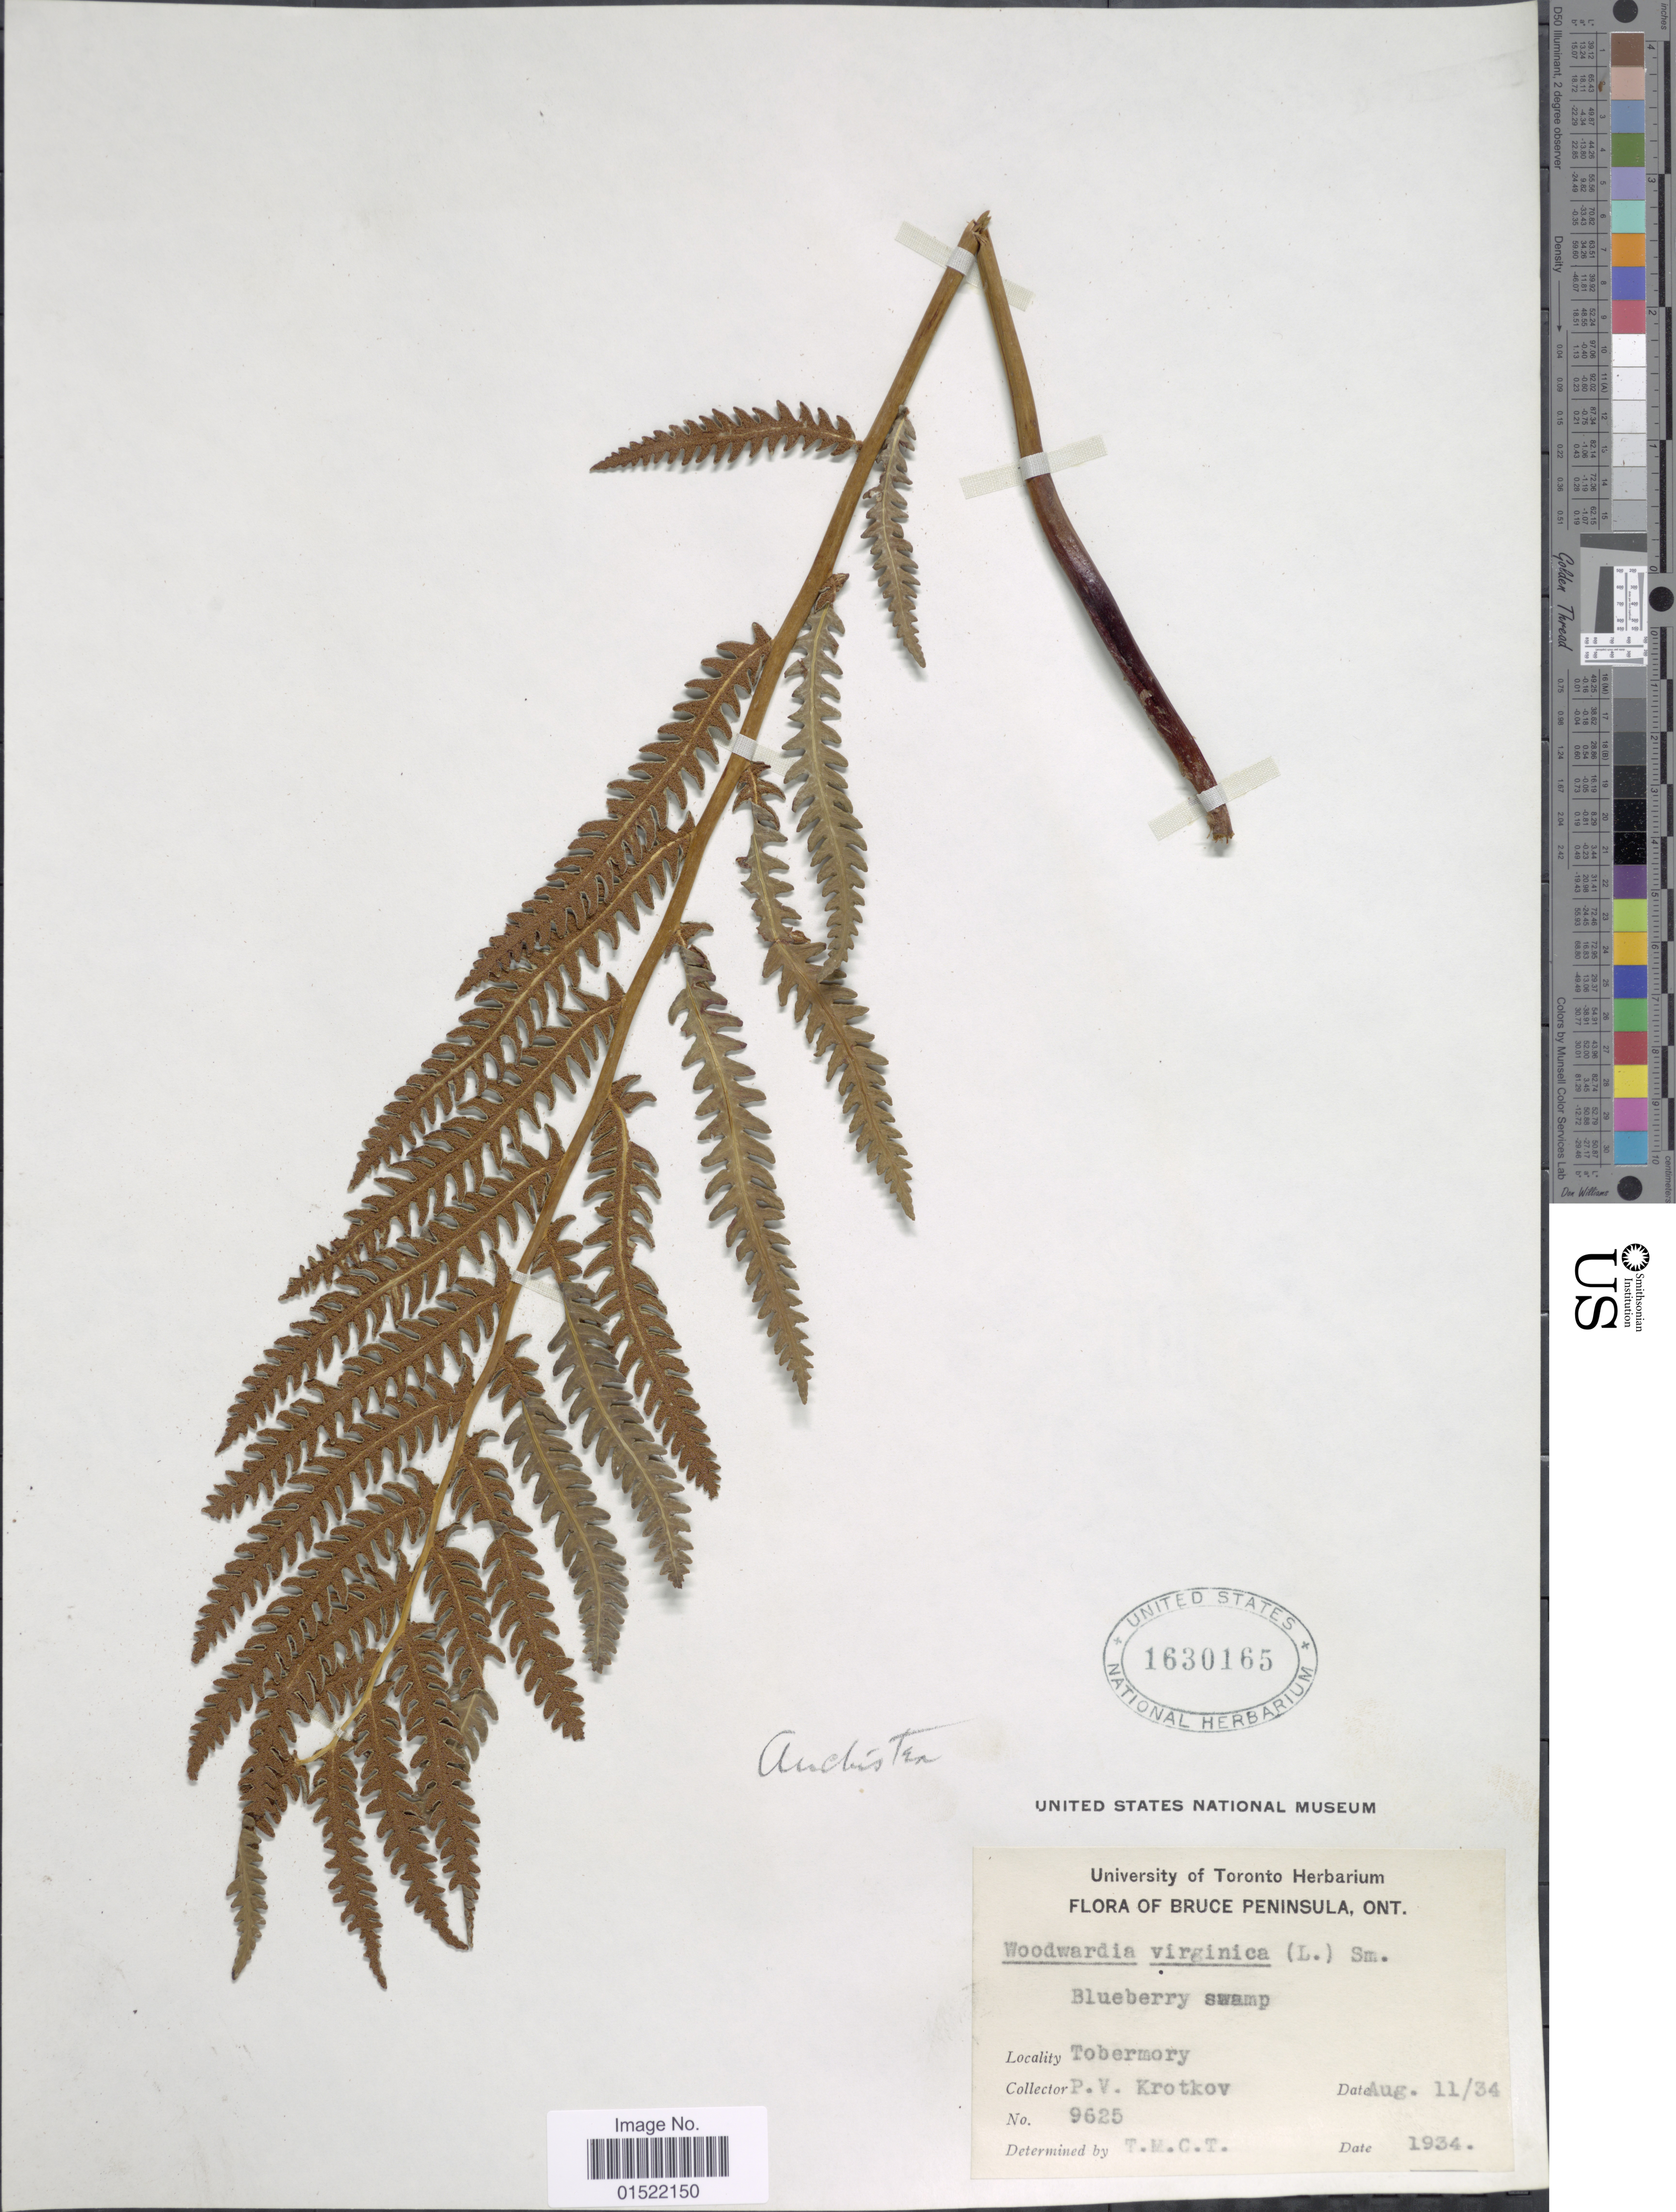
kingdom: Plantae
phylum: Tracheophyta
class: Polypodiopsida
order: Polypodiales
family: Blechnaceae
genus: Woodwardia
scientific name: Woodwardia virginica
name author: (L.) R.M. Sm.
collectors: P. V. Krotkov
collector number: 9625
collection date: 1934-08-11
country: Canada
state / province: Ontario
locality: Bruce Peninsula, Ont., Blueberry Swamp, Tobermory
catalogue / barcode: US 1630165